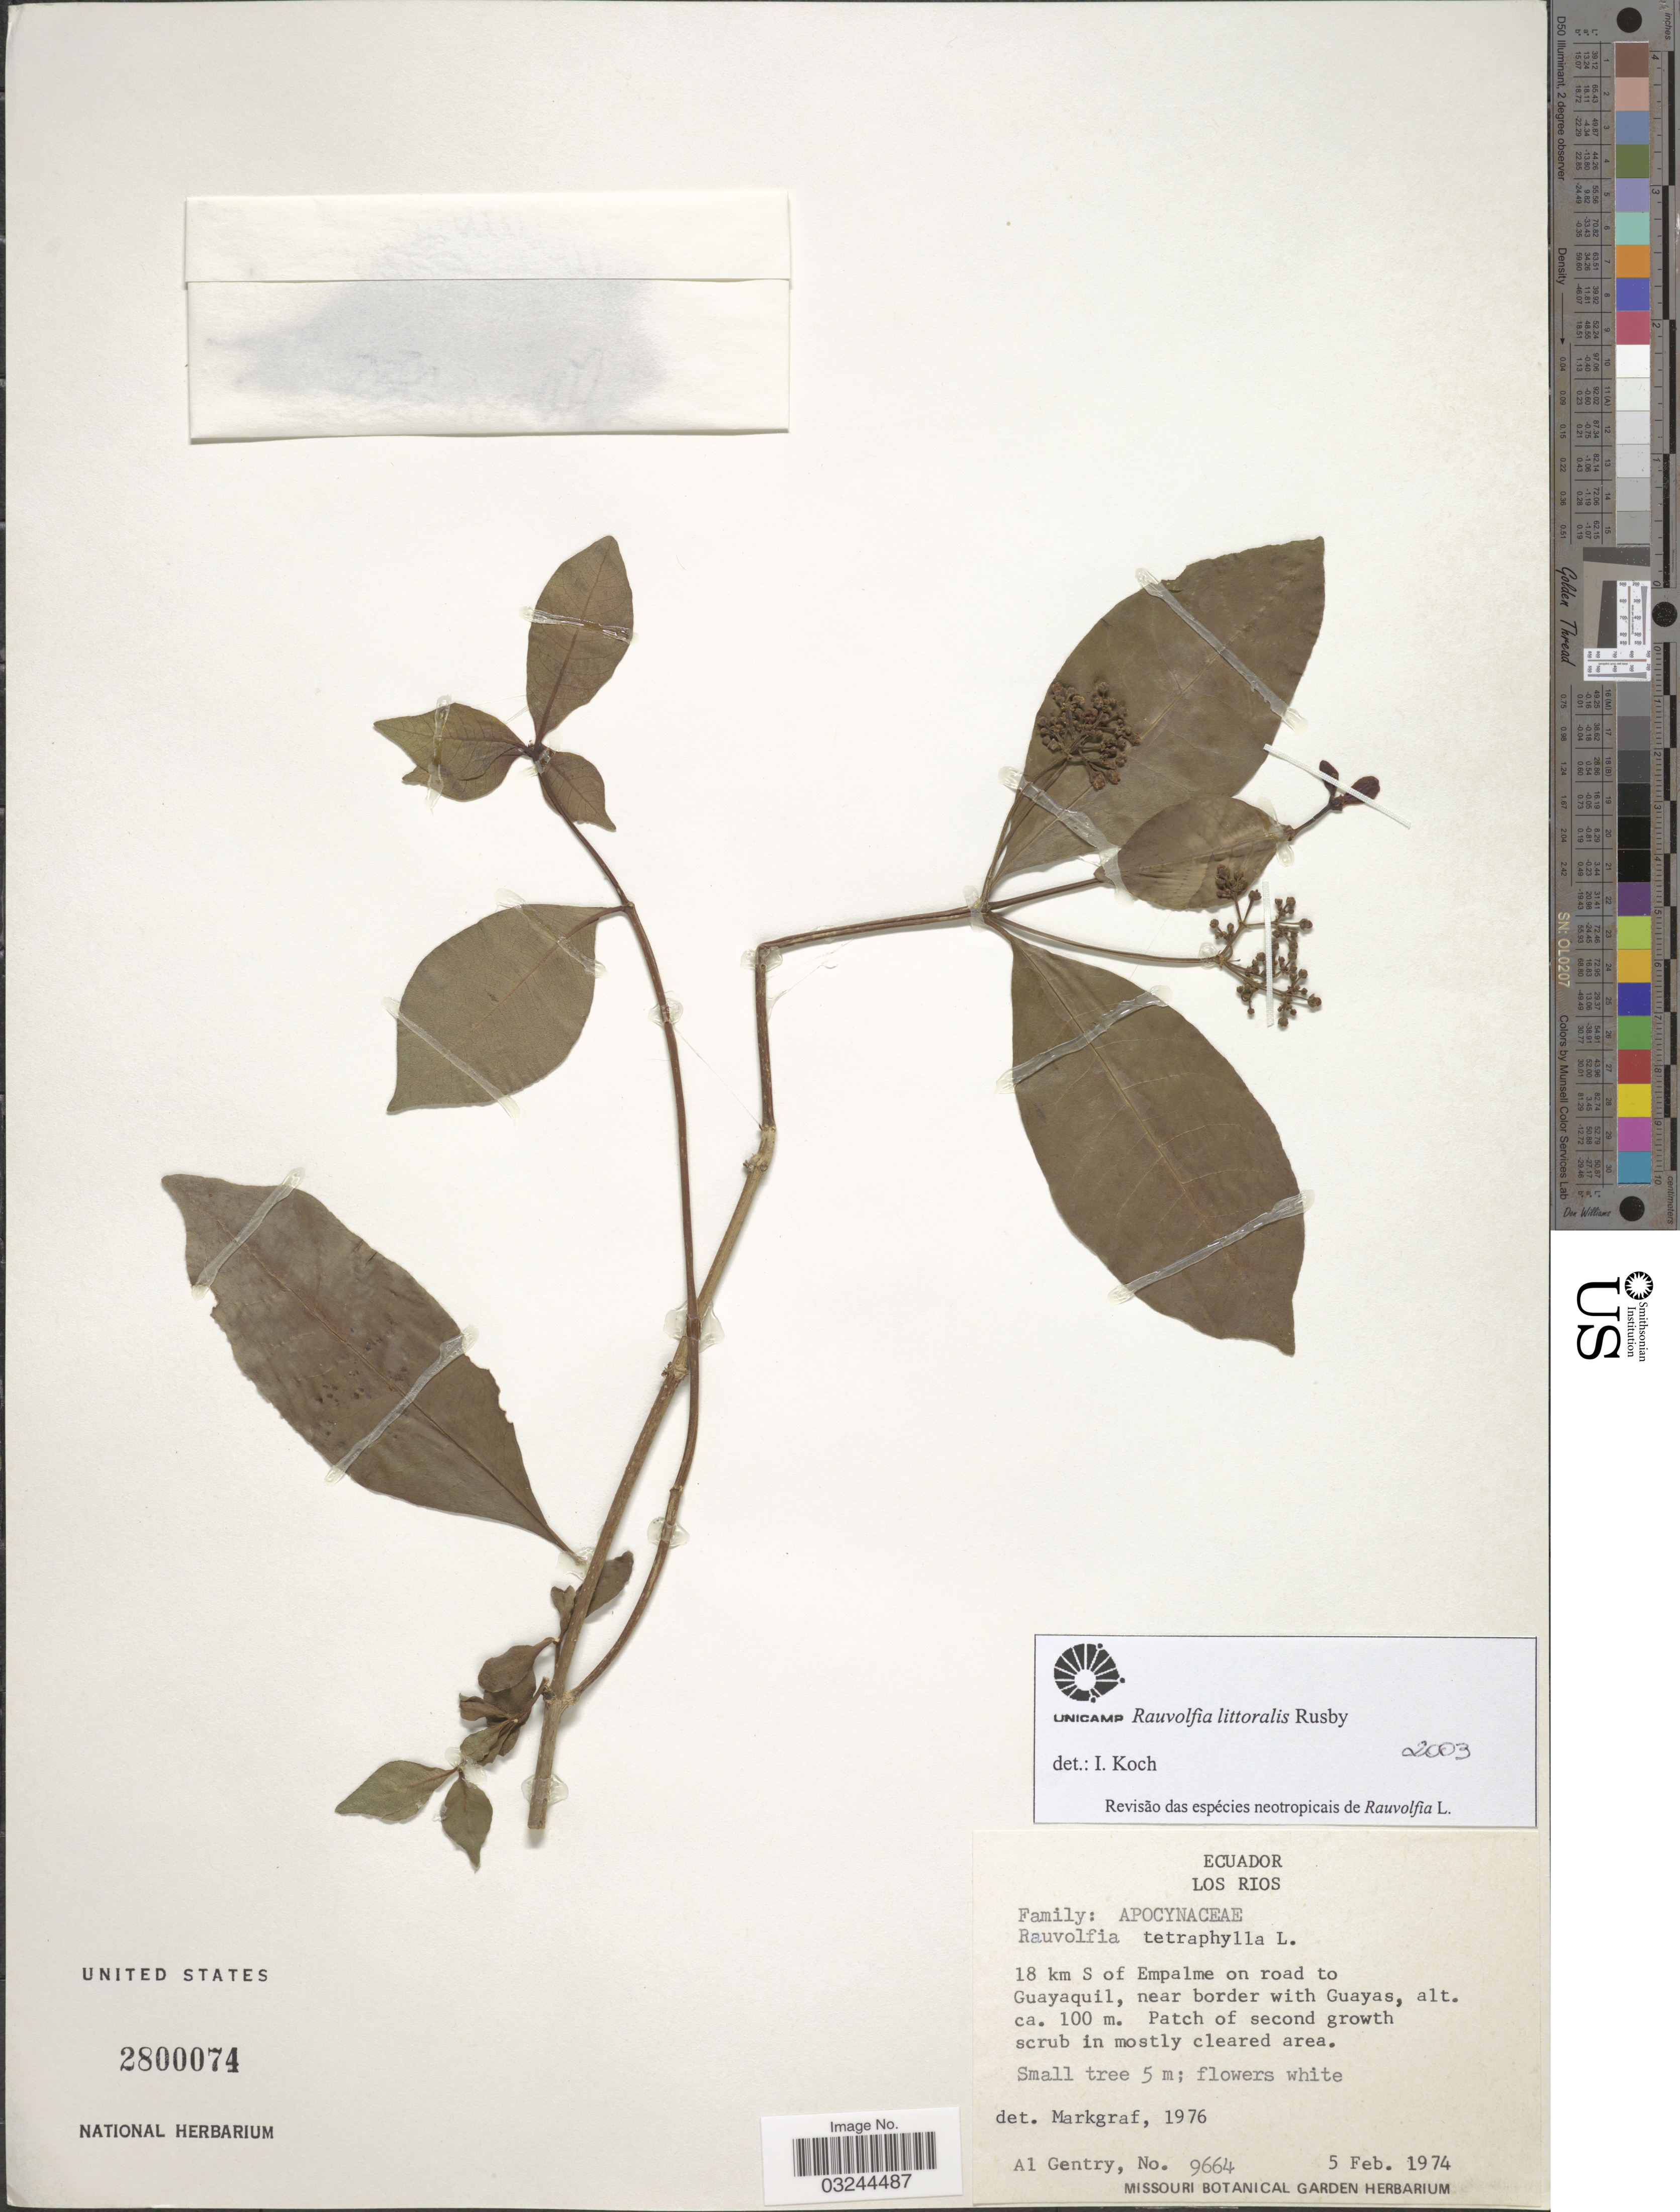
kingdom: Plantae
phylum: Tracheophyta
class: Magnoliopsida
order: Gentianales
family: Apocynaceae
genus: Rauvolfia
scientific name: Rauvolfia littoralis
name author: Rusby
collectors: A. H. Gentry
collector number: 9664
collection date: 1974-02-05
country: Ecuador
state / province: Los Ríos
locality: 18 km S of Empalme on road to Guayaquil, near border with Guayas.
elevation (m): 100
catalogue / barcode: US 2800074